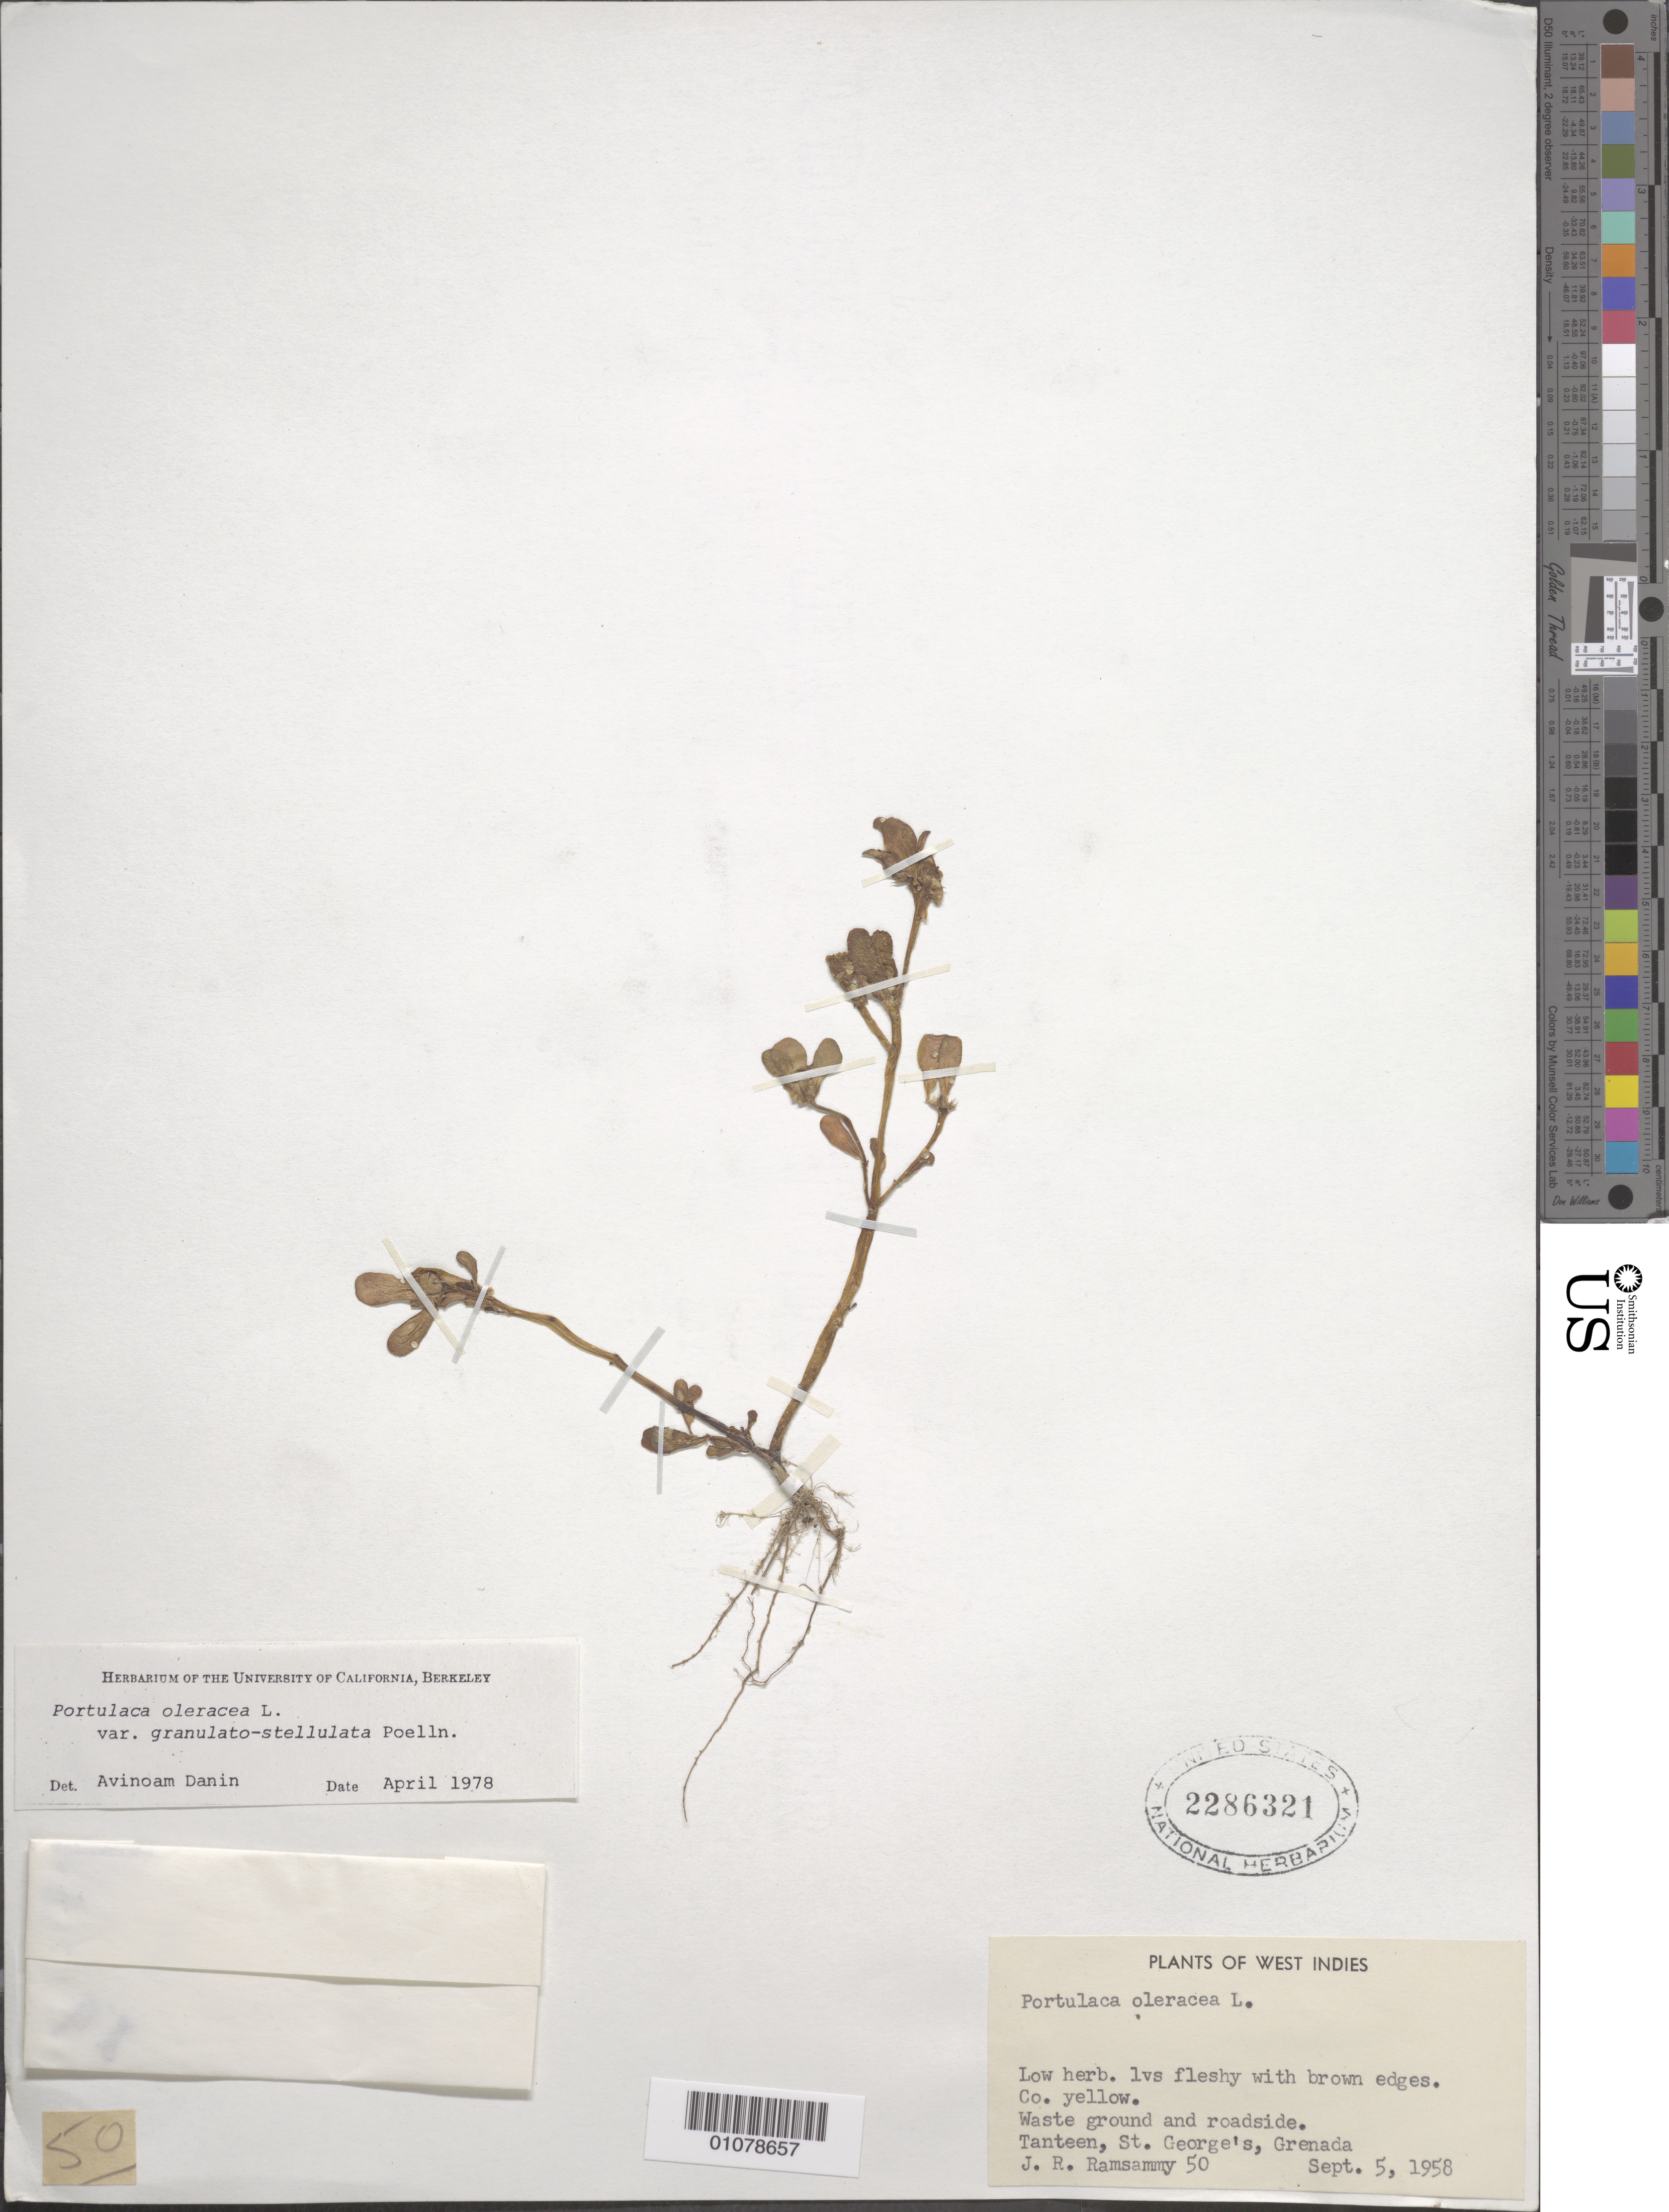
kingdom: Plantae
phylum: Tracheophyta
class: Magnoliopsida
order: Caryophyllales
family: Portulacaceae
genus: Portulaca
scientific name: Portulaca oleracea subsp. granulatostellulata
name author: (Poelln.) Danin & H.G. Baker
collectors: J. Ramsammy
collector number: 50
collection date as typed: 05 Sep 1958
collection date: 1958-09-05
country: Grenada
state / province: Saint George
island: Grenada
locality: St. George's, Tanteen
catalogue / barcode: US 2286321